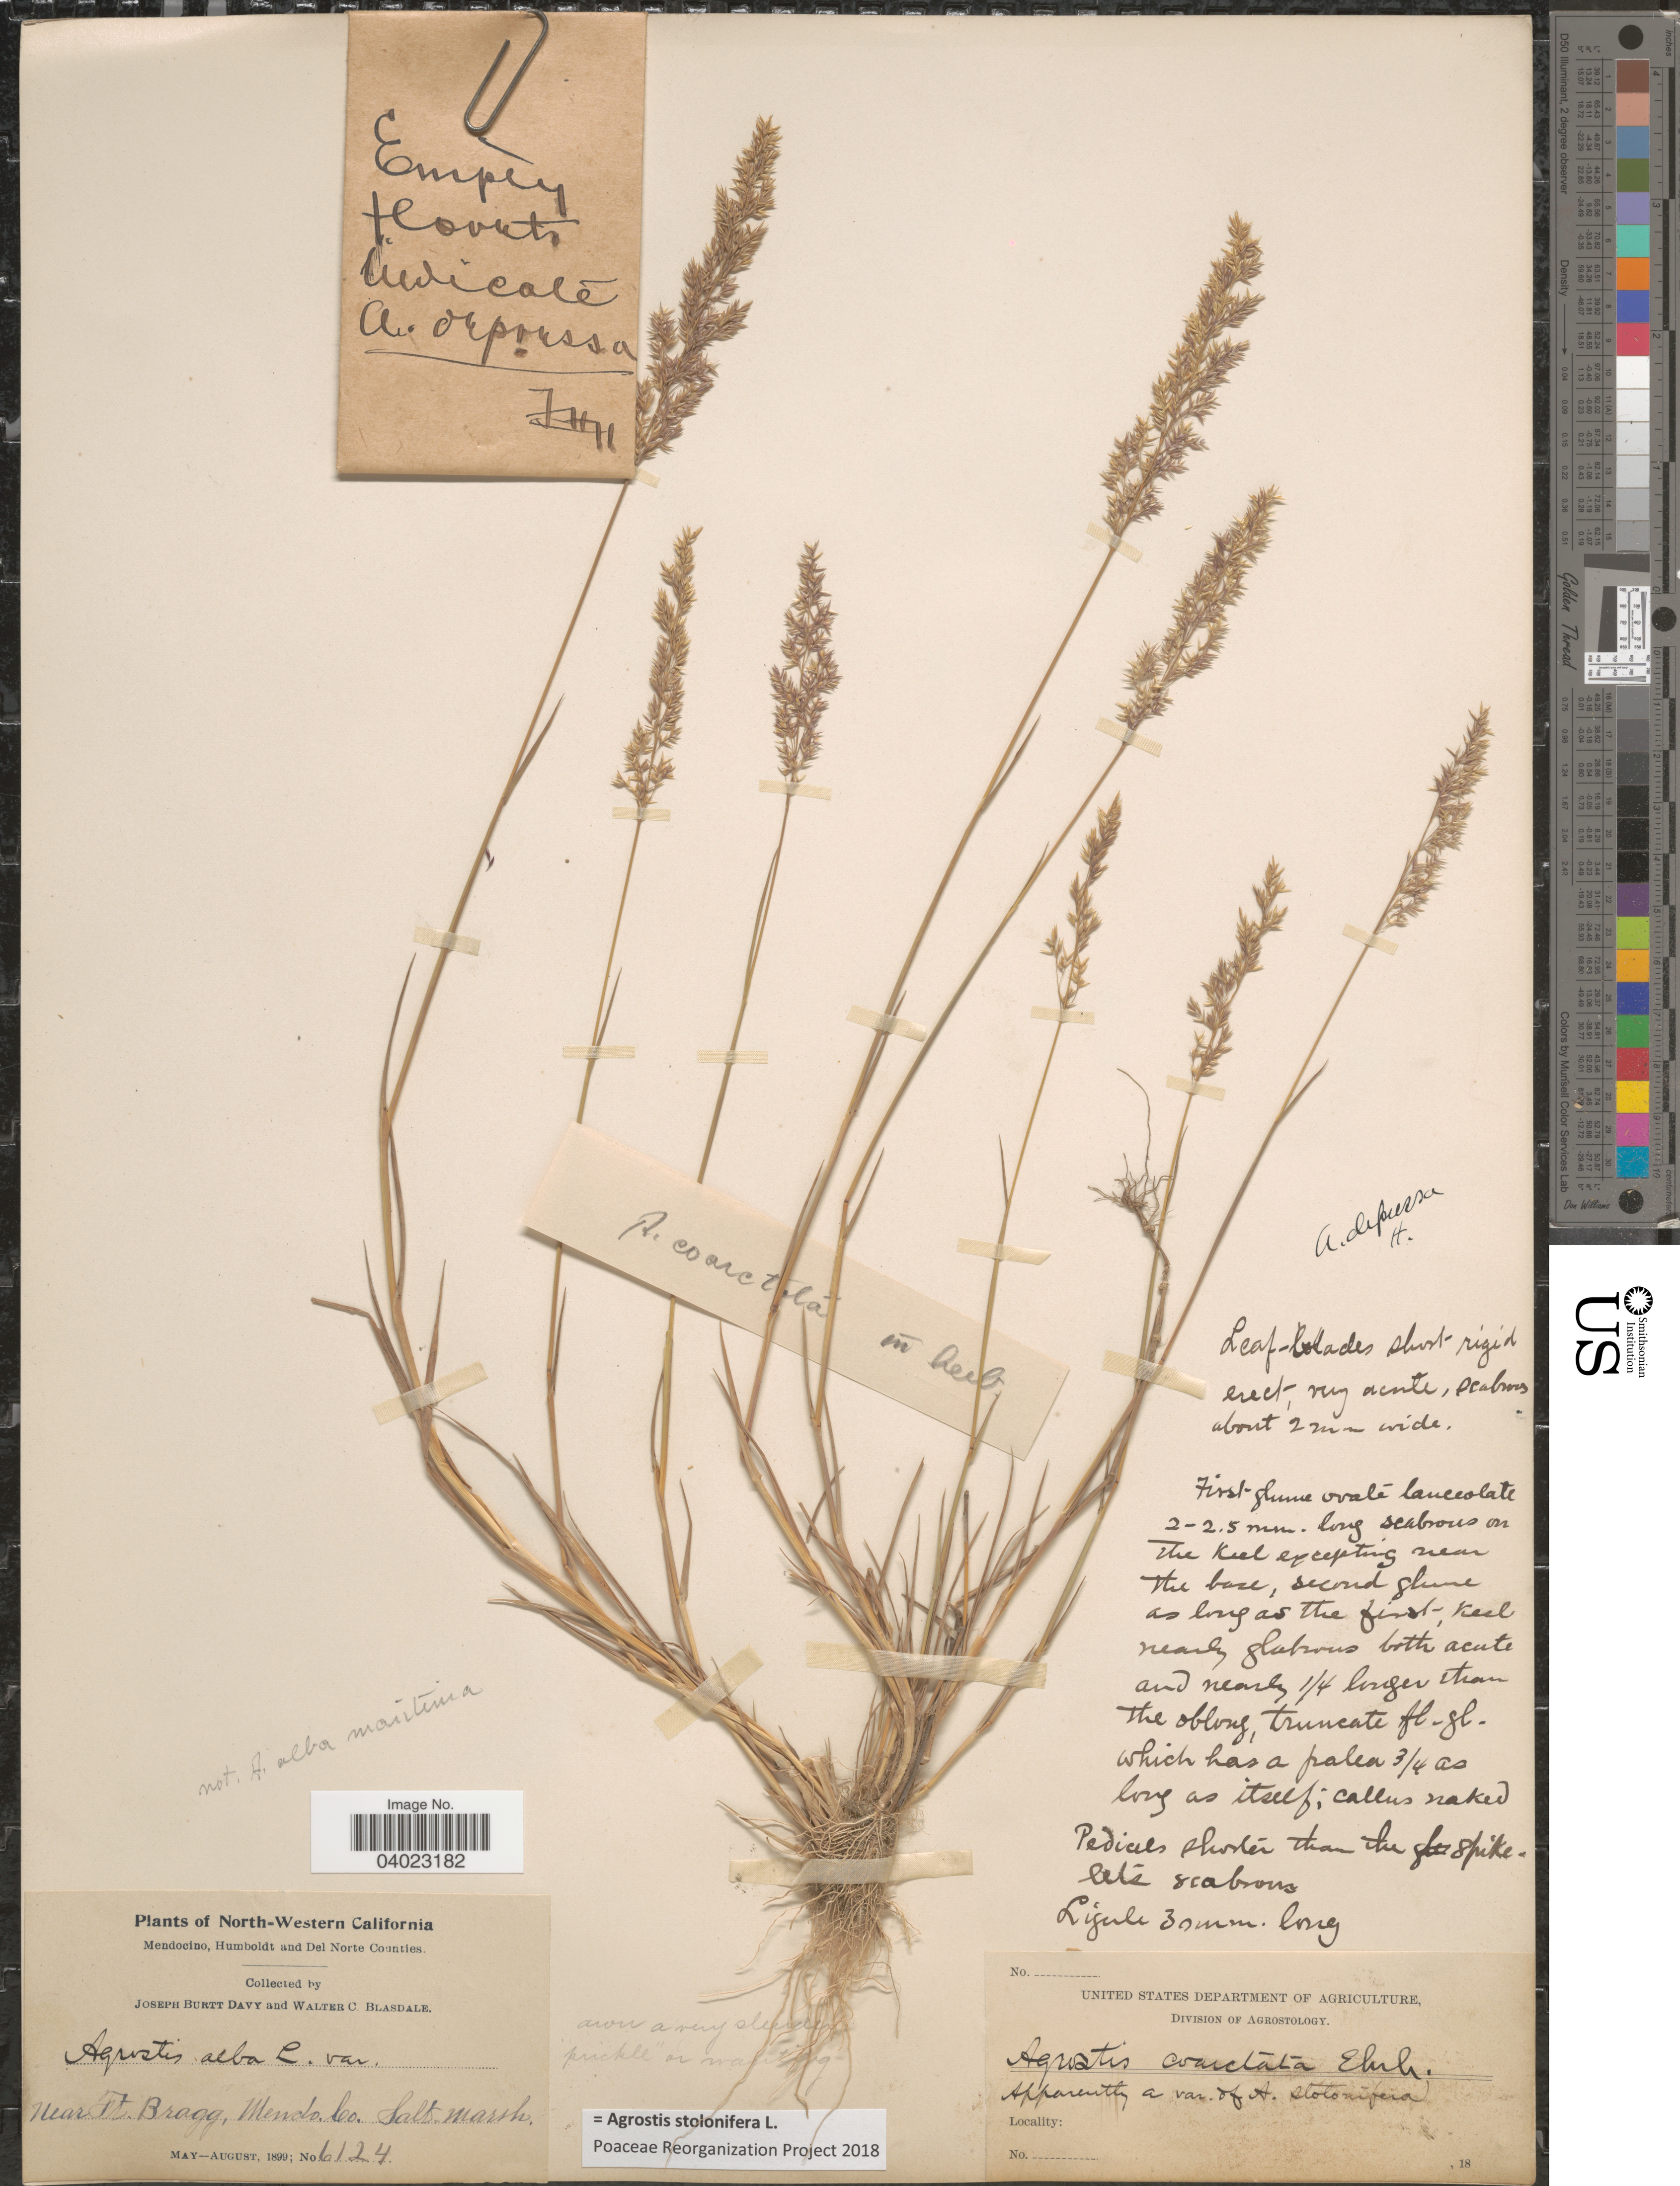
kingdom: Plantae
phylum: Tracheophyta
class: Liliopsida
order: Poales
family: Poaceae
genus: Agrostis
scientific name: Agrostis stolonifera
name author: L.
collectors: J. Burtt Davy & W. Blasdale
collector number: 6124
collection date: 1899-05/1899-08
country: United States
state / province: California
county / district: Mendocino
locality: North-Western California. Near Ft. Bragg, Mendo. Co. Salt Marsh.